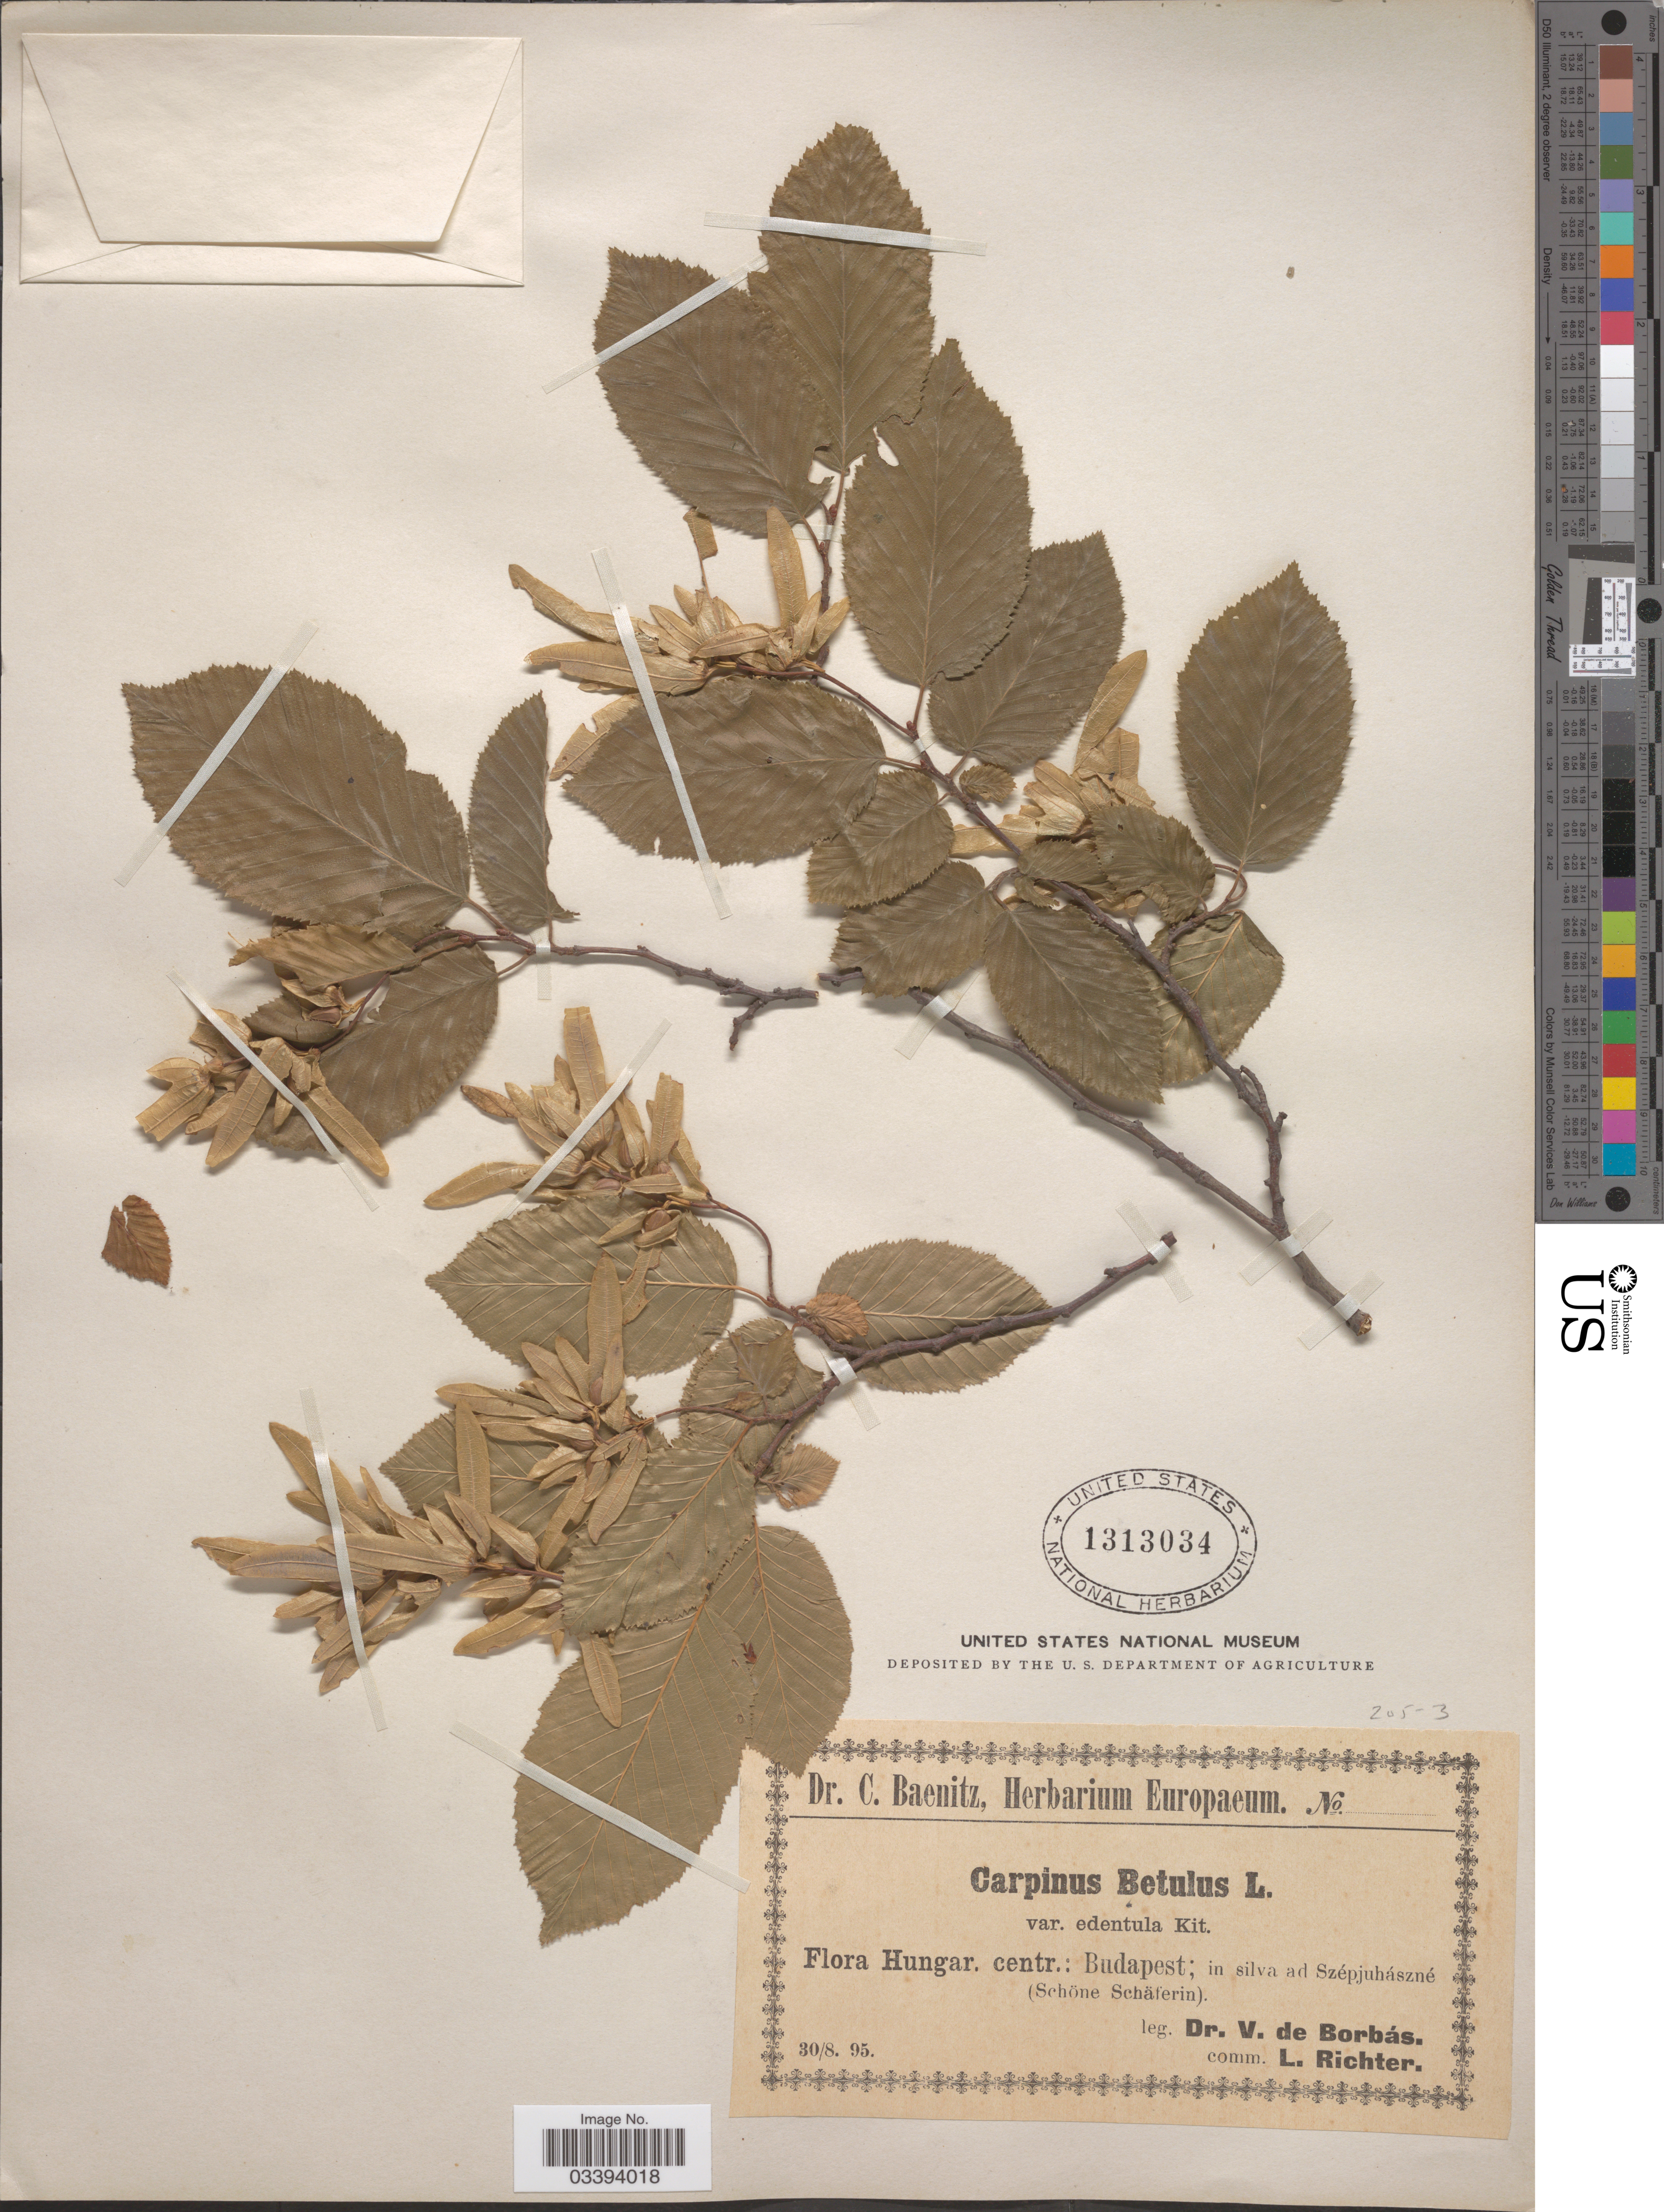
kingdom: Plantae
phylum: Tracheophyta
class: Magnoliopsida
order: Fagales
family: Betulaceae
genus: Carpinus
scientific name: Carpinus betulus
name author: L.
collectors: V. von Borbás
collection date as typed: Transcribed d/m/y: 30/8/95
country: Hungary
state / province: Budapest, Capital District of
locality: Hungar. centr.; in silva ad Szépjuhászné (Schöne Schäferin).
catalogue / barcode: US 1313034